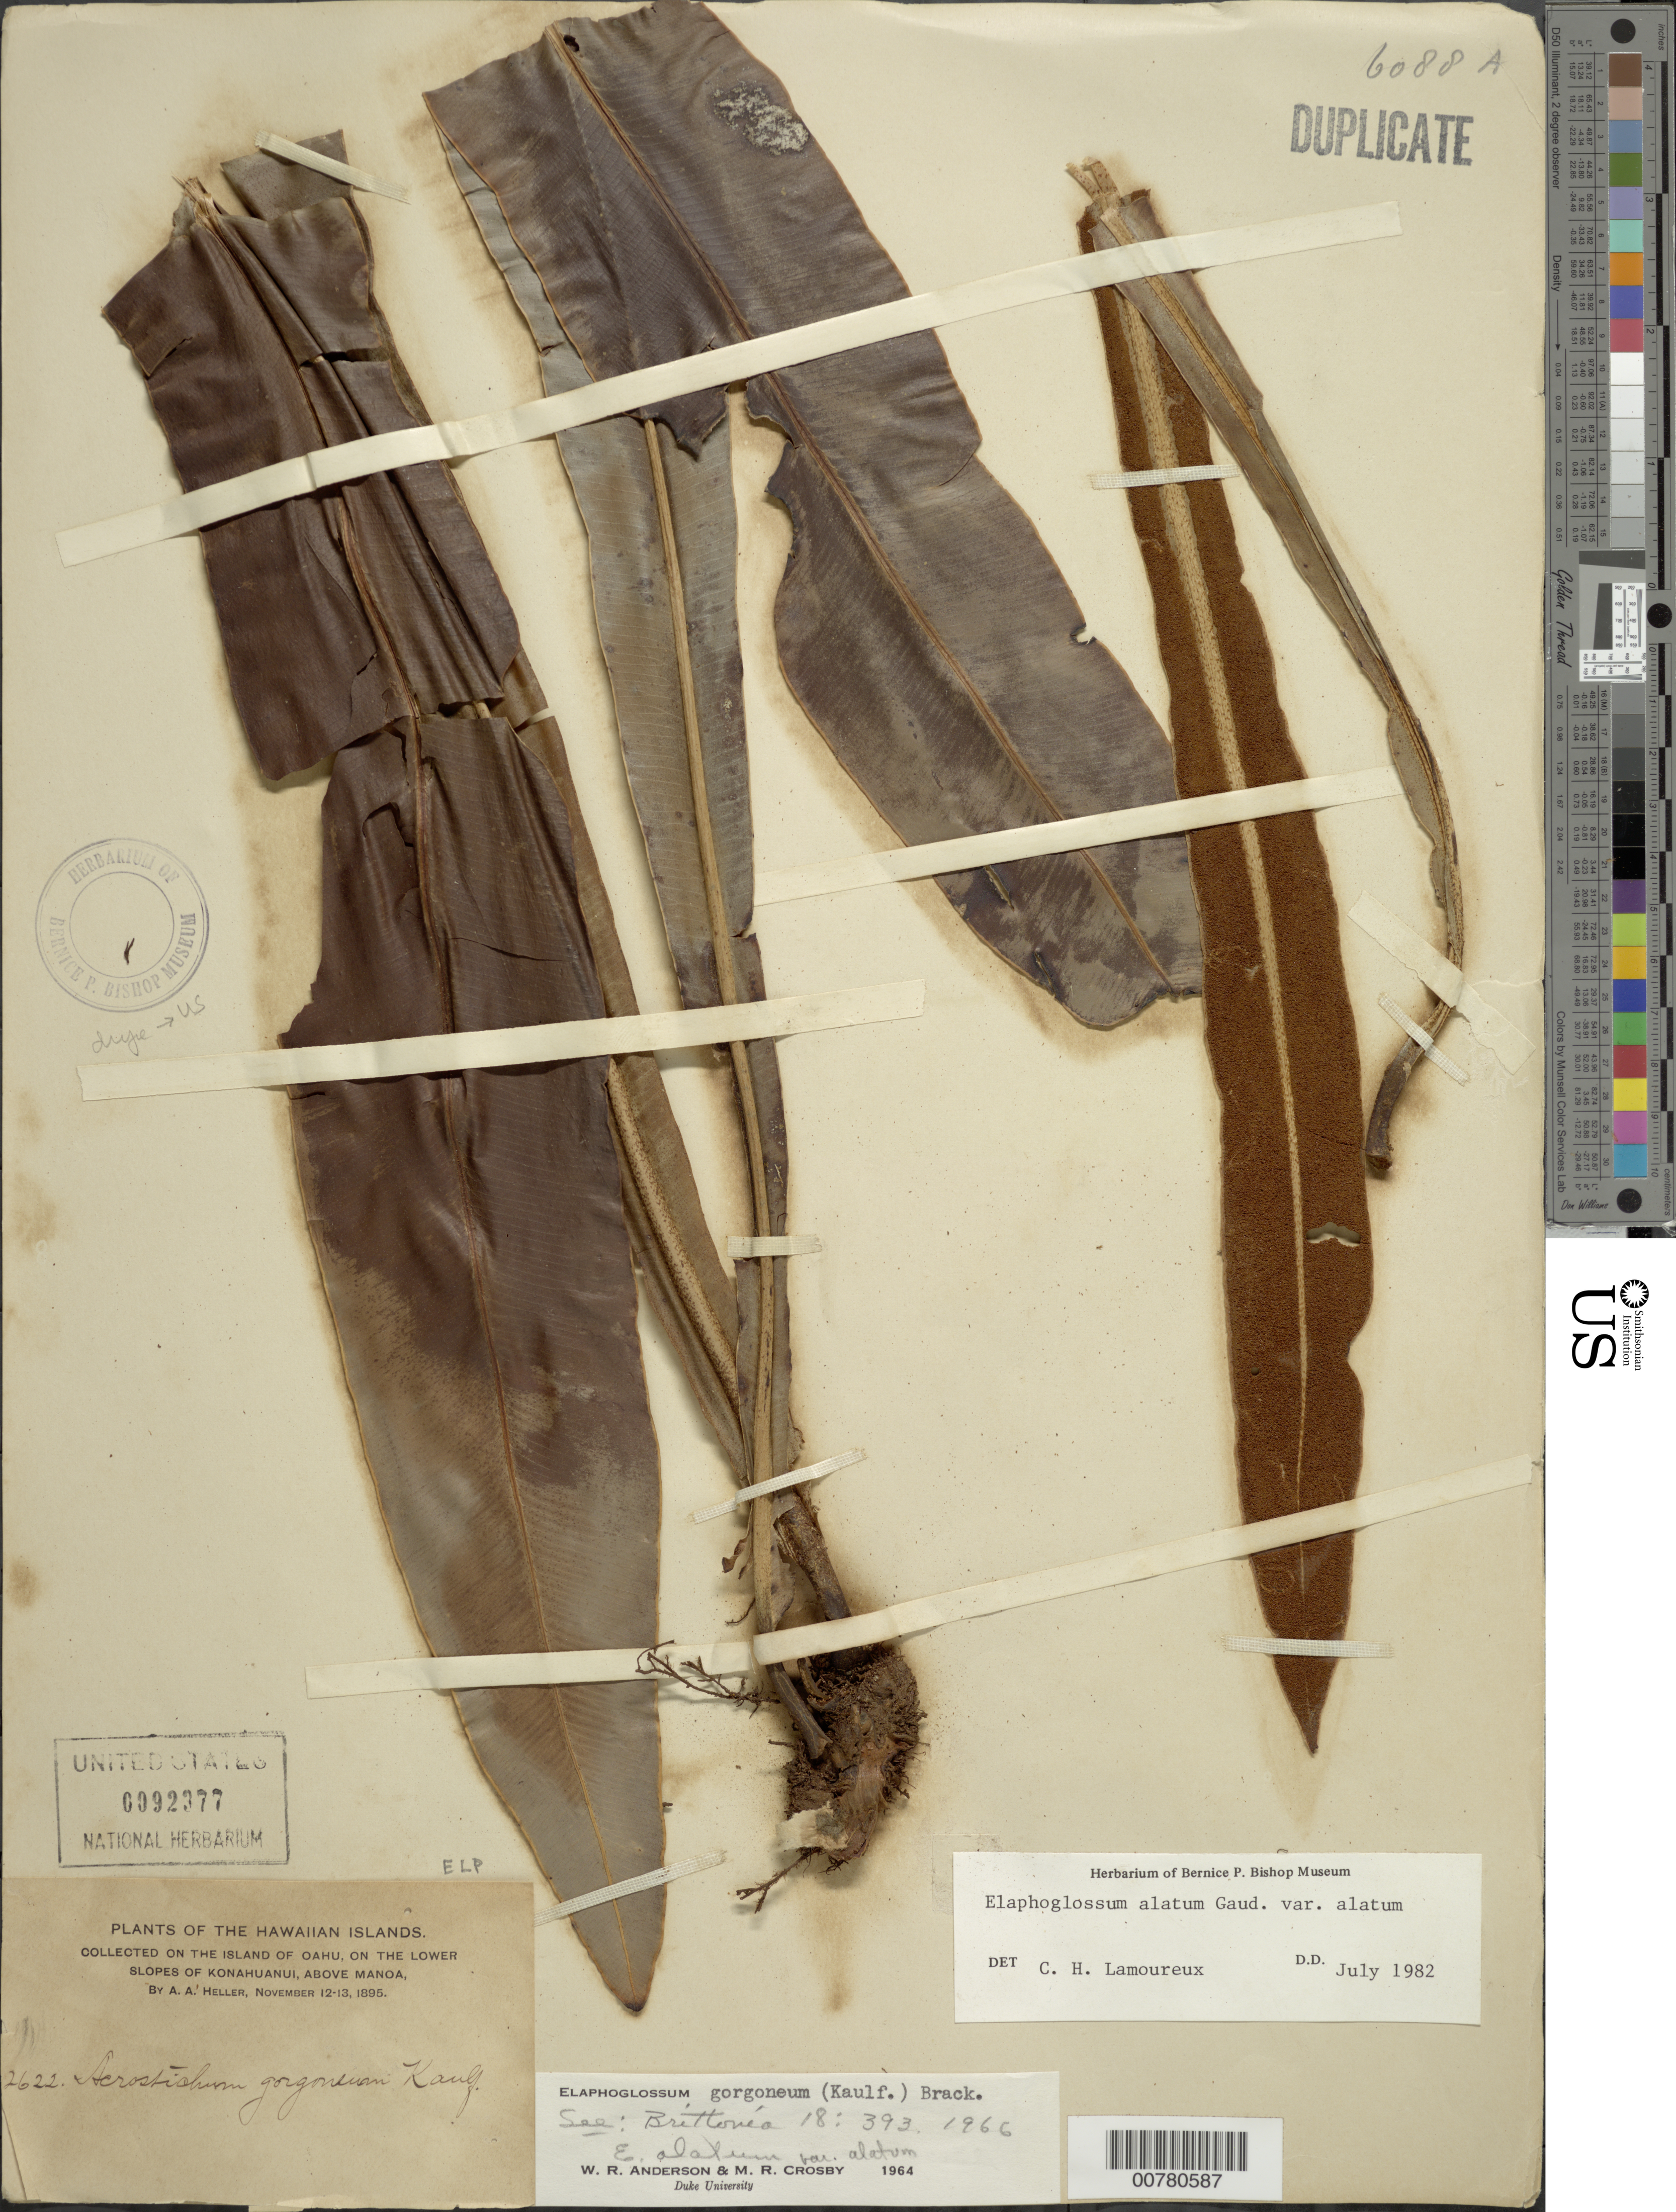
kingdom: Plantae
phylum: Tracheophyta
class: Polypodiopsida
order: Polypodiales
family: Dryopteridaceae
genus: Elaphoglossum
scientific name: Elaphoglossum alatum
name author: Gaudich.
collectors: A. A. Heller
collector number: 2622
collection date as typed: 12 Nov 1895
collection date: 1895-11-12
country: United States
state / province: Hawaii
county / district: Honolulu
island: Oahu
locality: Konahuanui, above Manoa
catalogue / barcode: US 92377